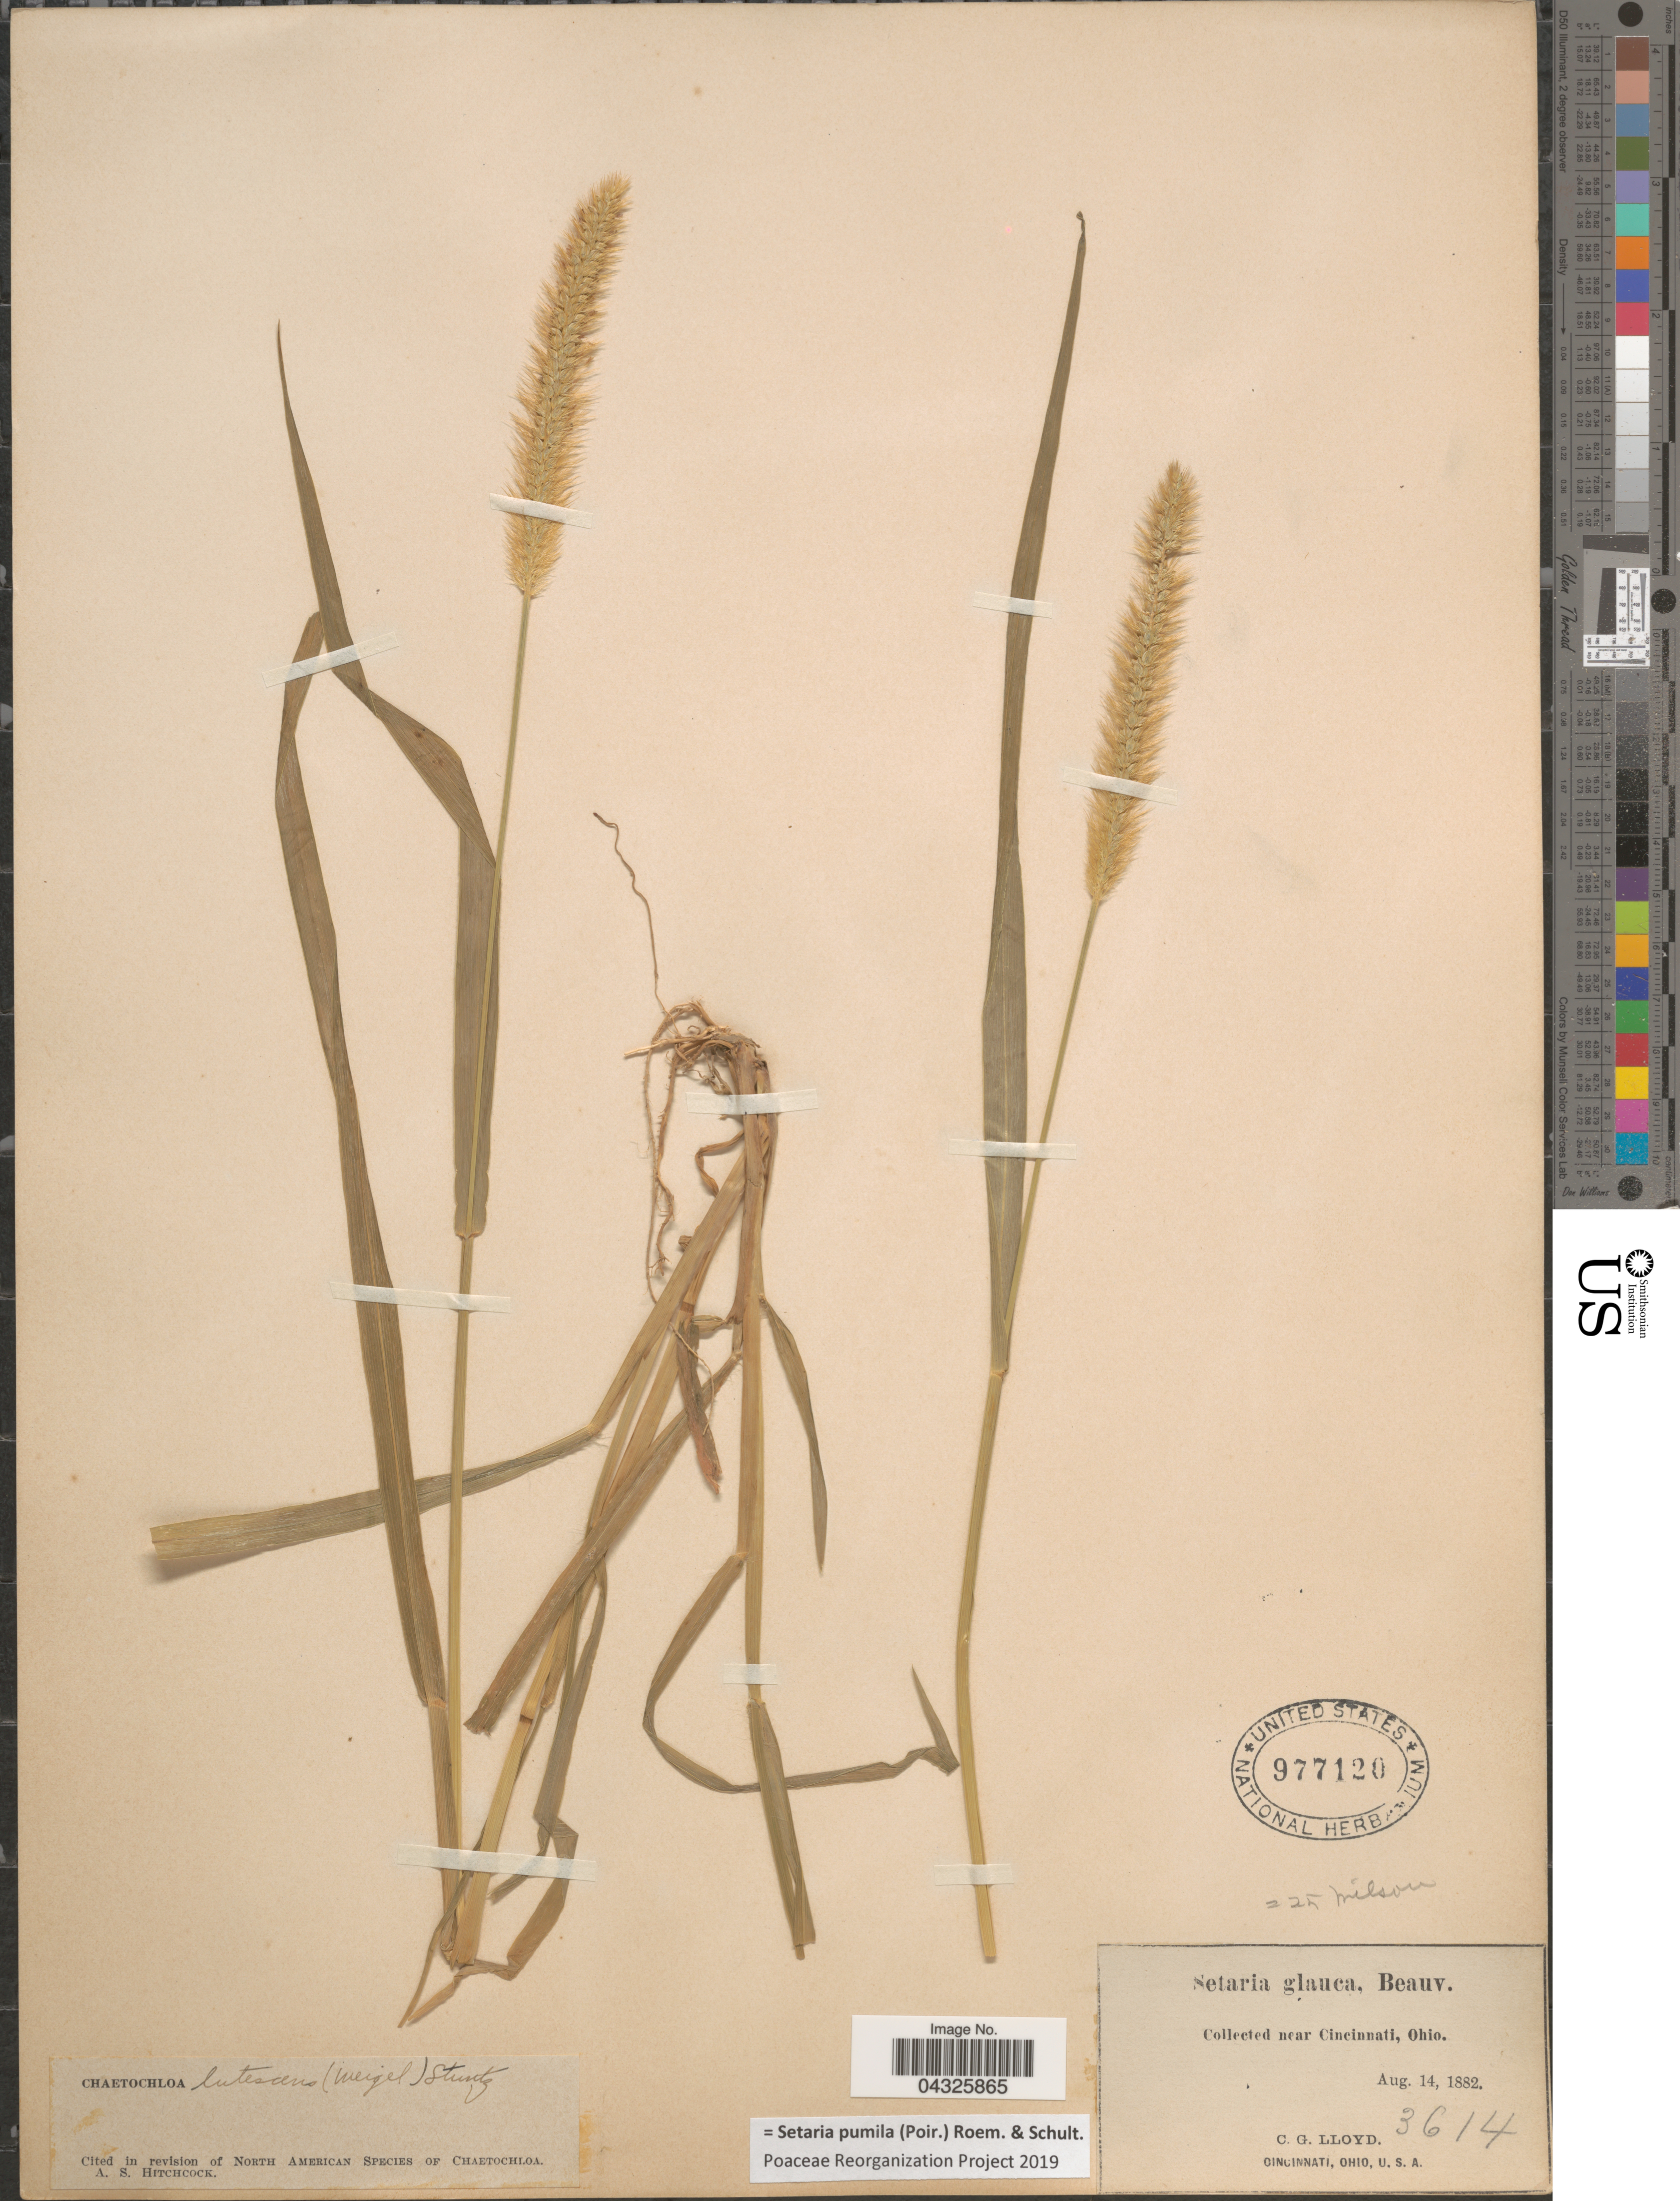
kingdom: Plantae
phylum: Tracheophyta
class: Liliopsida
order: Poales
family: Poaceae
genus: Setaria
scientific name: Setaria pumila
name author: (Poir.) Roem. & Schult.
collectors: C. G. Lloyd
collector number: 3614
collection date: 1882-08-14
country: United States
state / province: Ohio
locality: Near Cincinnati.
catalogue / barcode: US 977120